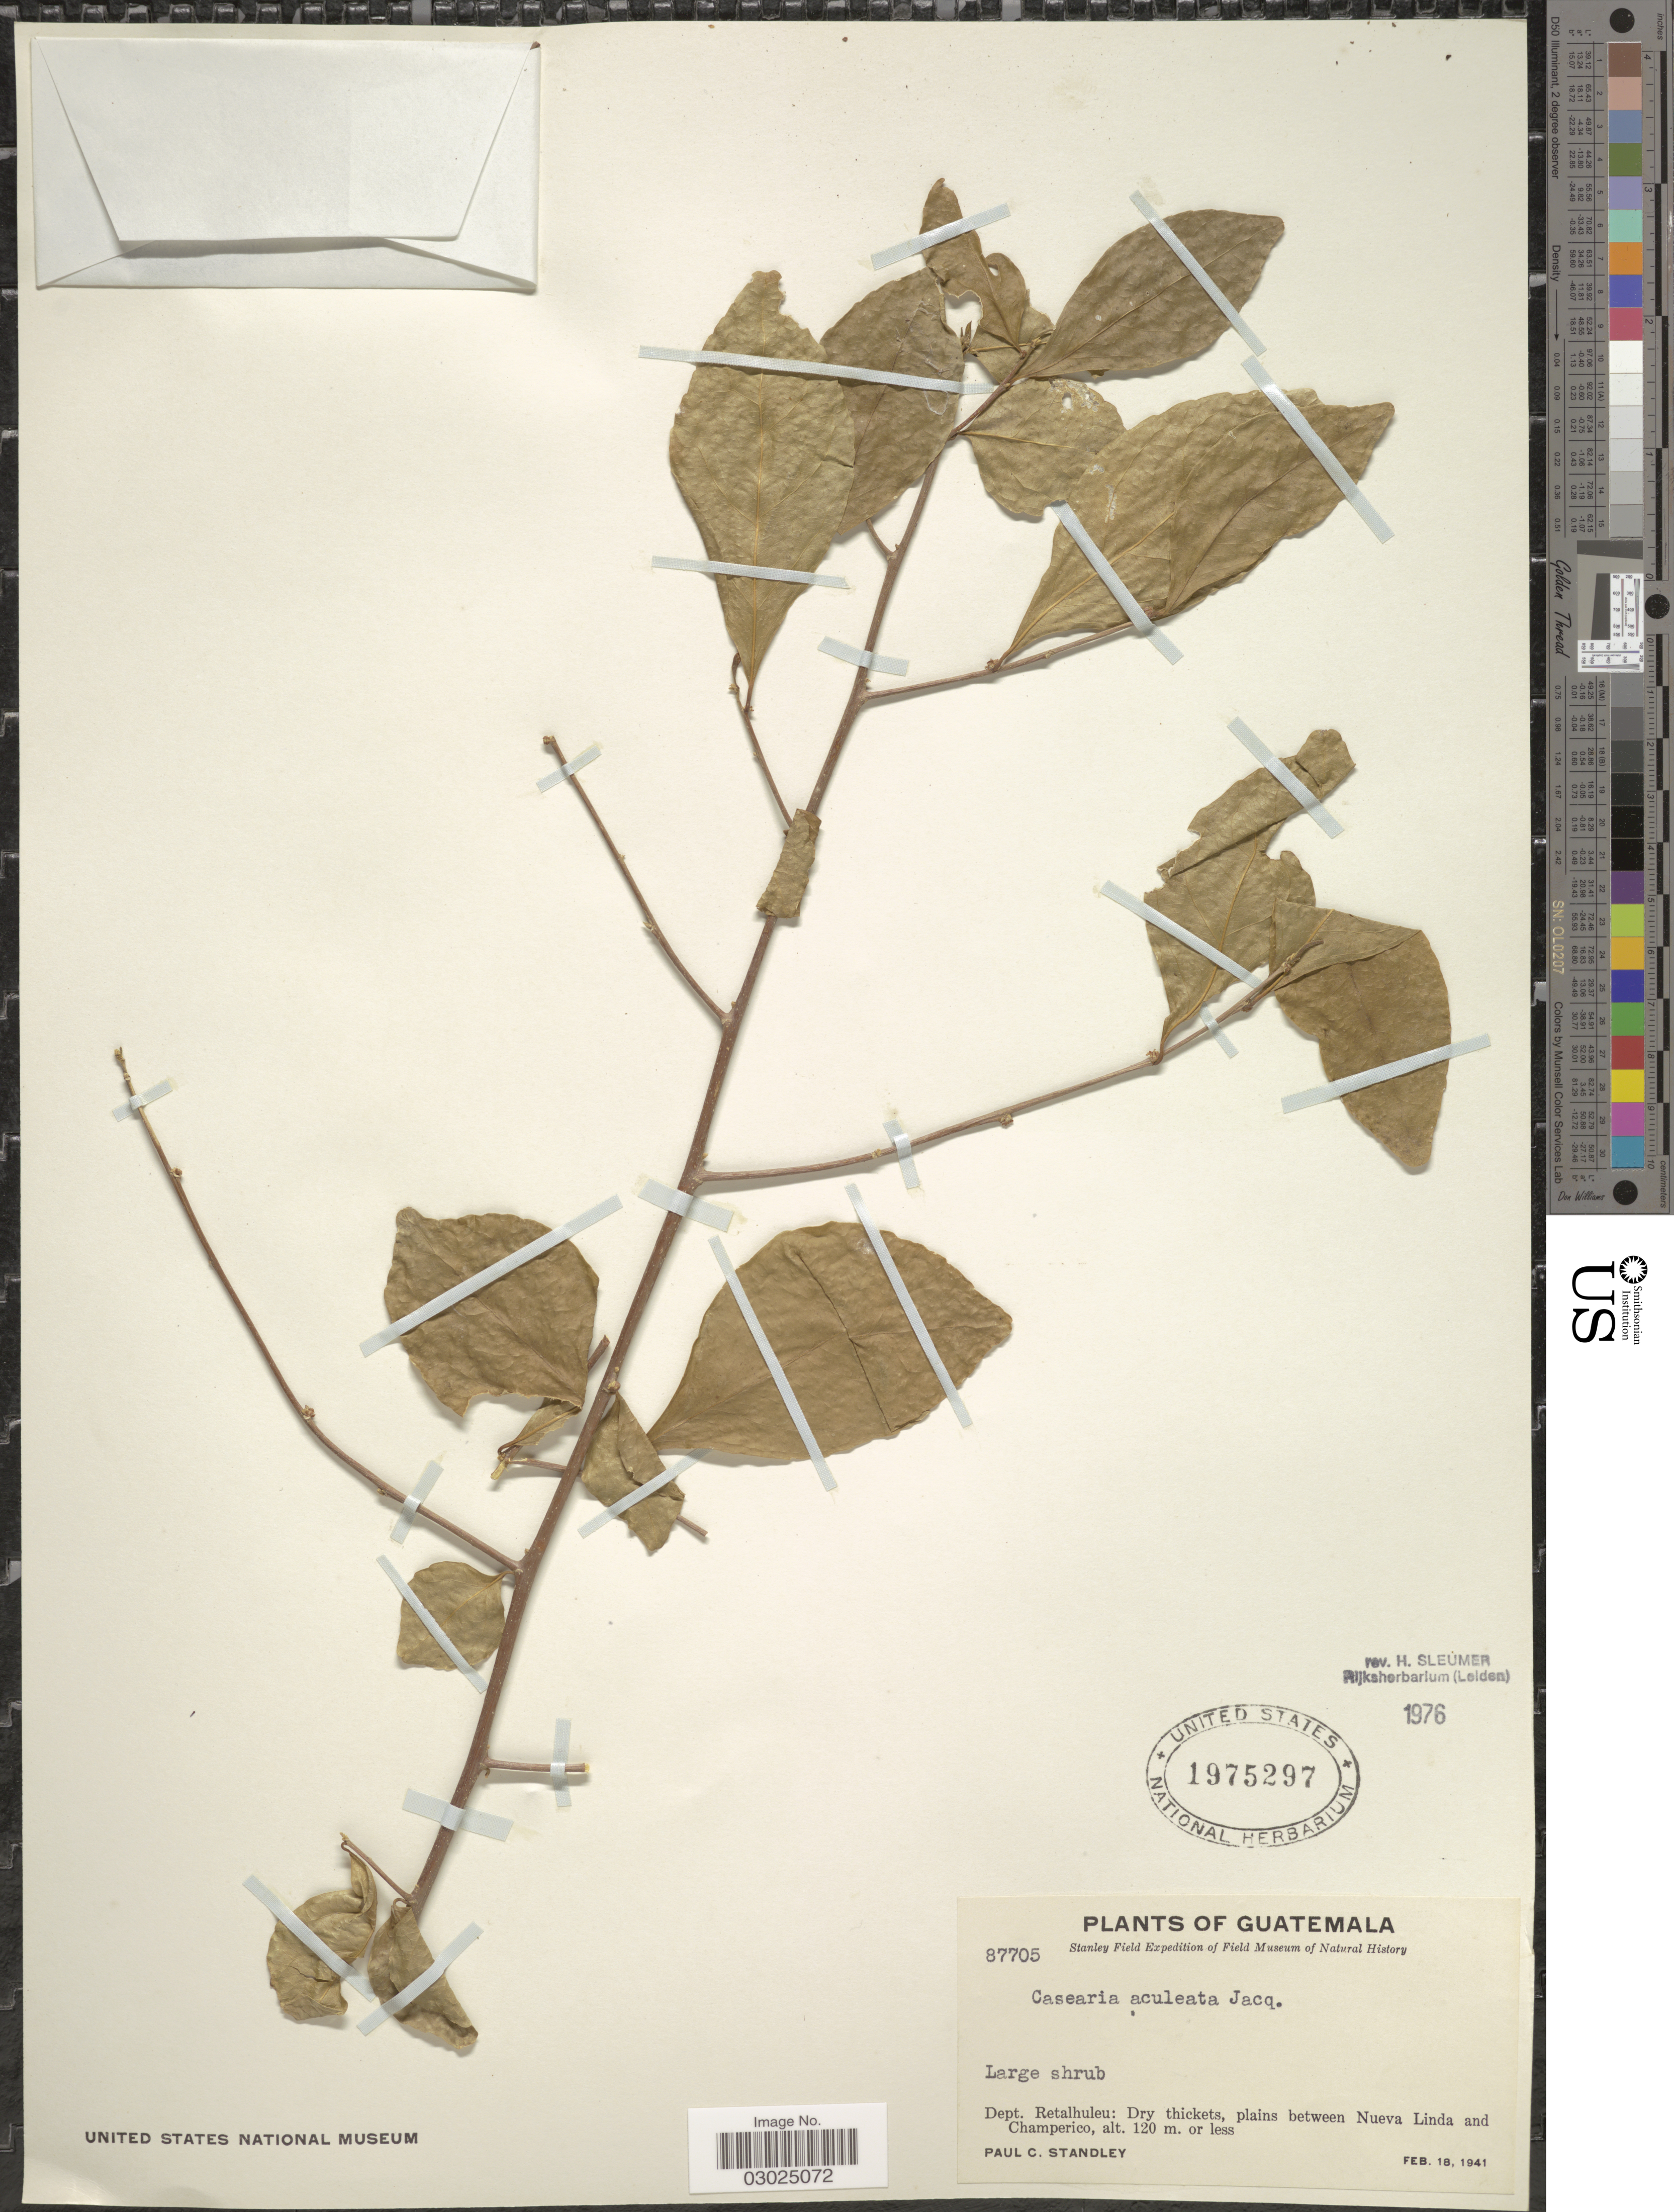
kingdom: Plantae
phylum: Tracheophyta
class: Magnoliopsida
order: Malpighiales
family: Salicaceae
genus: Casearia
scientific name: Casearia aculeata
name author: Jacq.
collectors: P. C. Standley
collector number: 87705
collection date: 1941-02-18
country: Guatemala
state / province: Retalhuleu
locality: Dept. Retalhuleu: plains between Nueva Linda and Champerico.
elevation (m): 120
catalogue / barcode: US 1975297